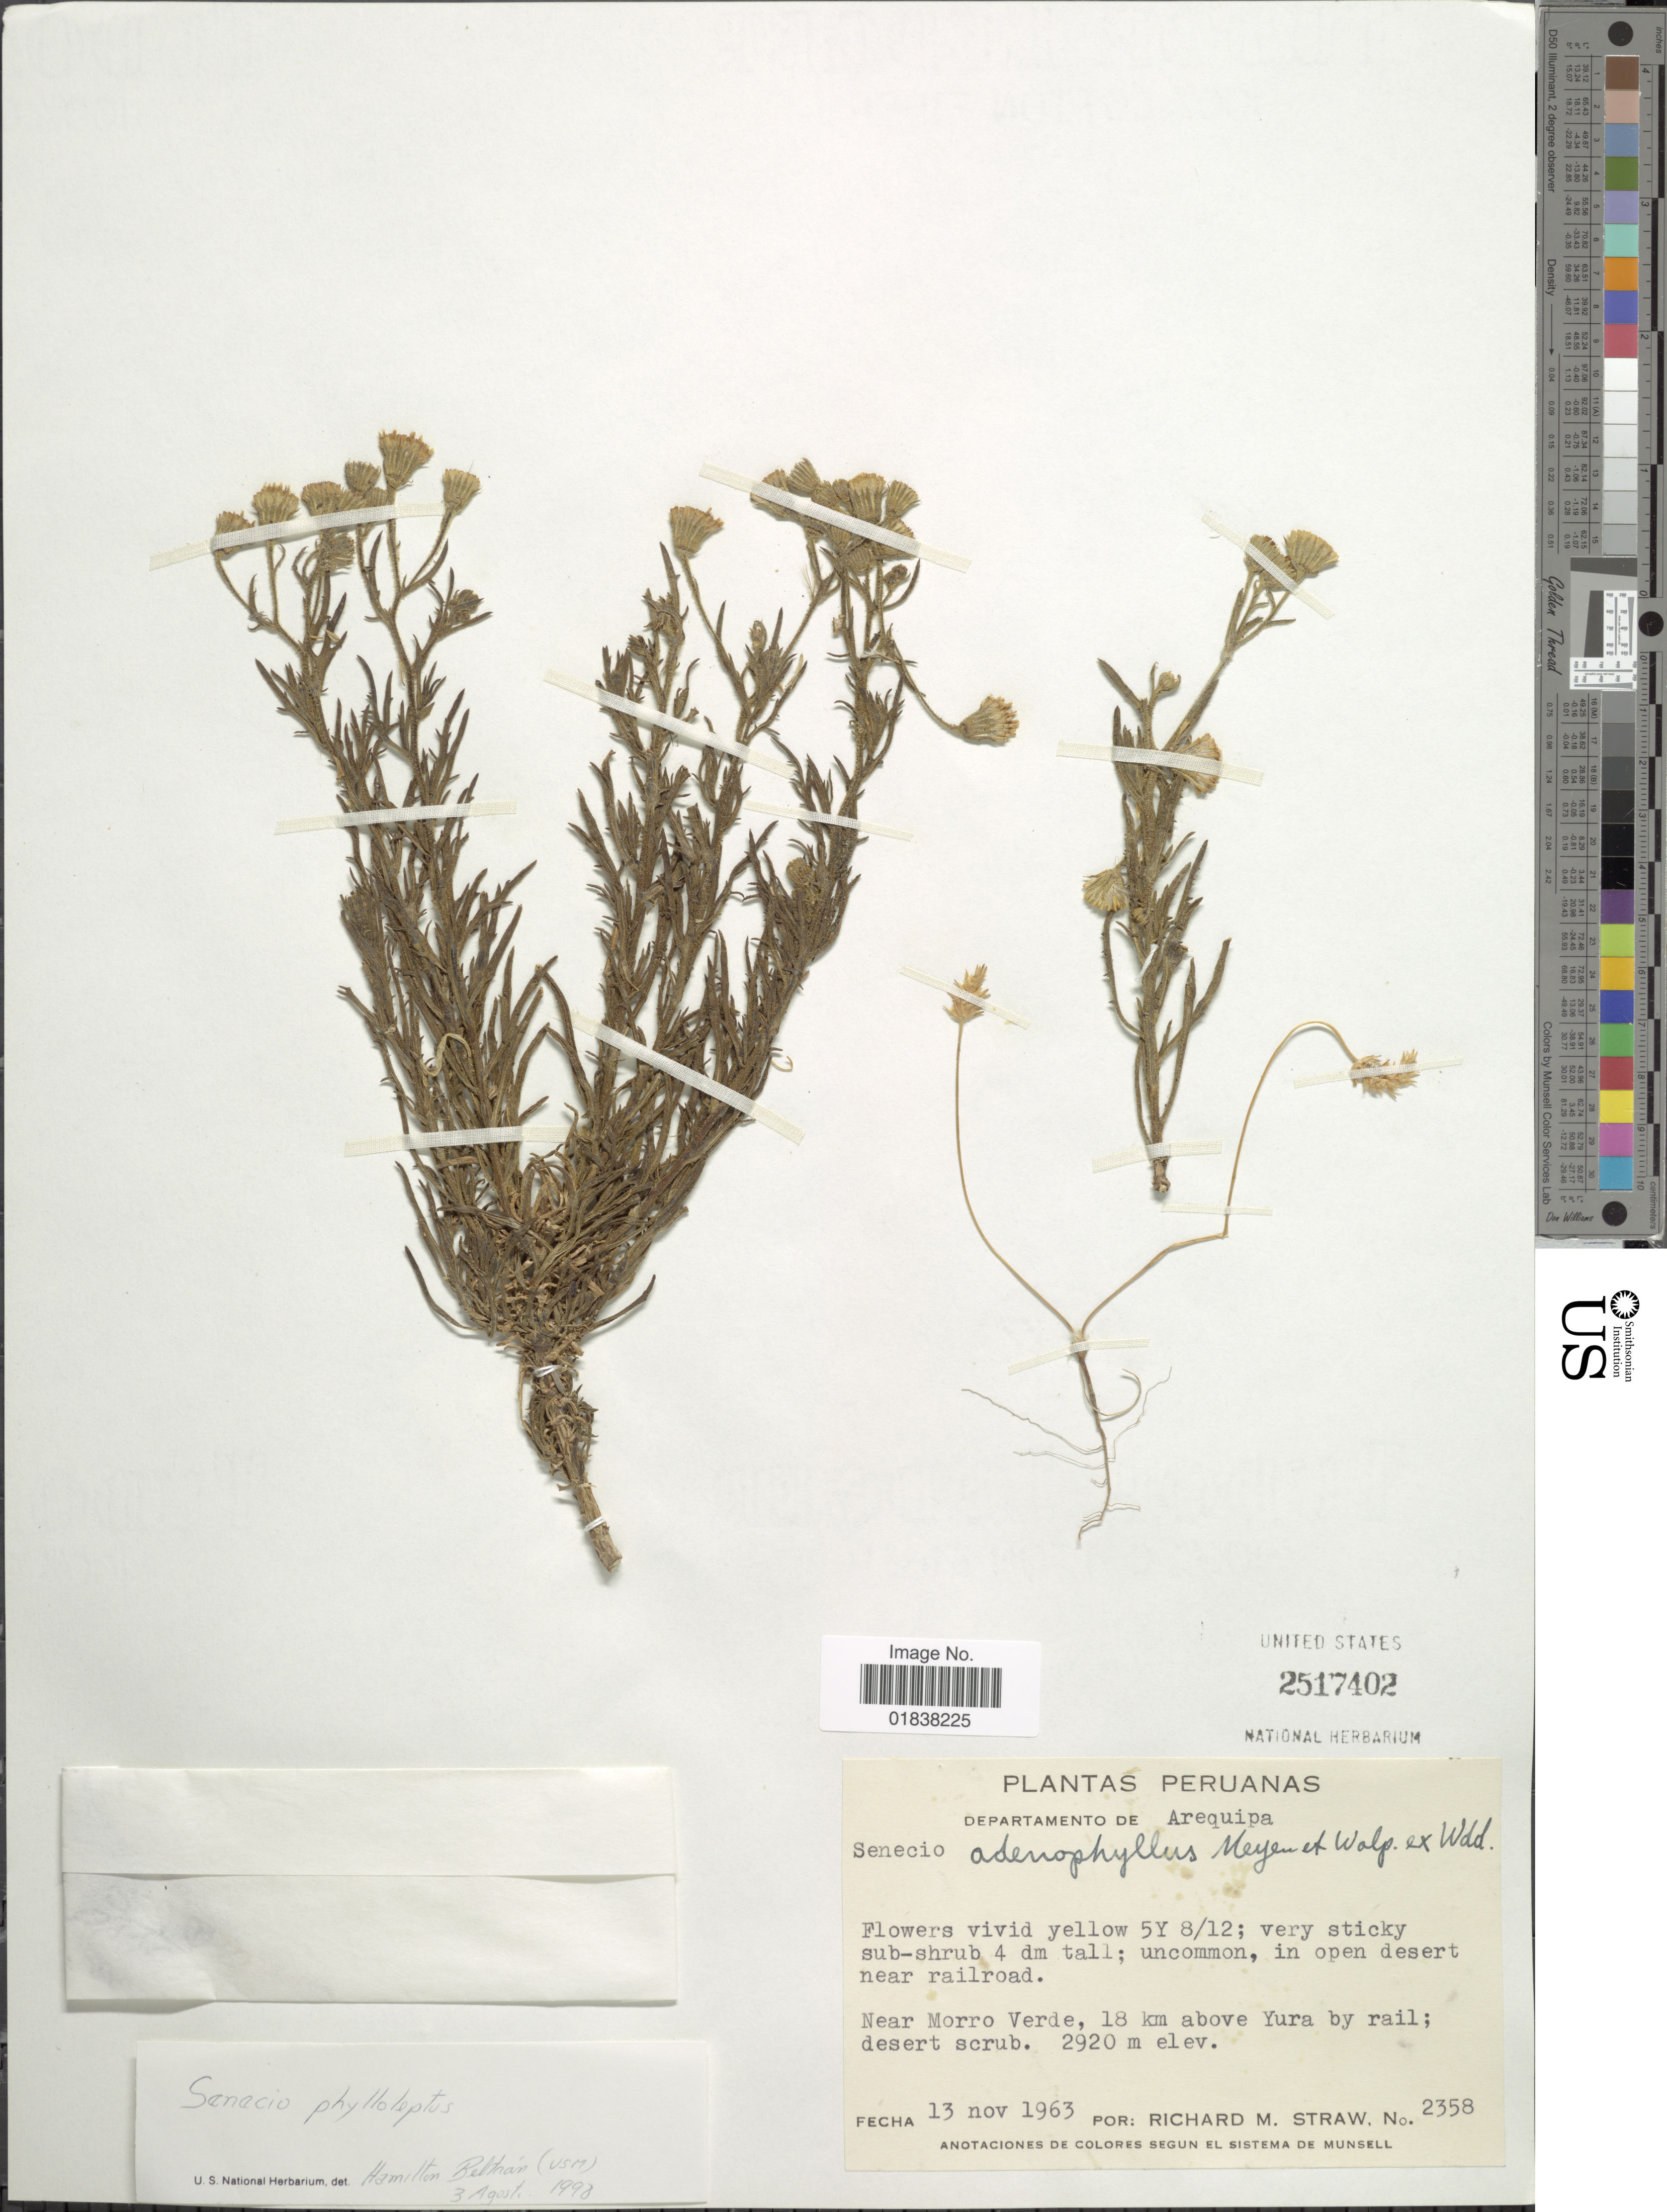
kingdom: Plantae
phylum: Tracheophyta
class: Magnoliopsida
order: Asterales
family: Asteraceae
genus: Senecio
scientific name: Senecio phylloleptus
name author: Cuatrec.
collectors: R. M. Straw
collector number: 2358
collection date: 1963-11-13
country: Peru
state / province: Arequipa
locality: Near Morro Verde, 18 km above Yura by rail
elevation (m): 2920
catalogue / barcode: US 2517402